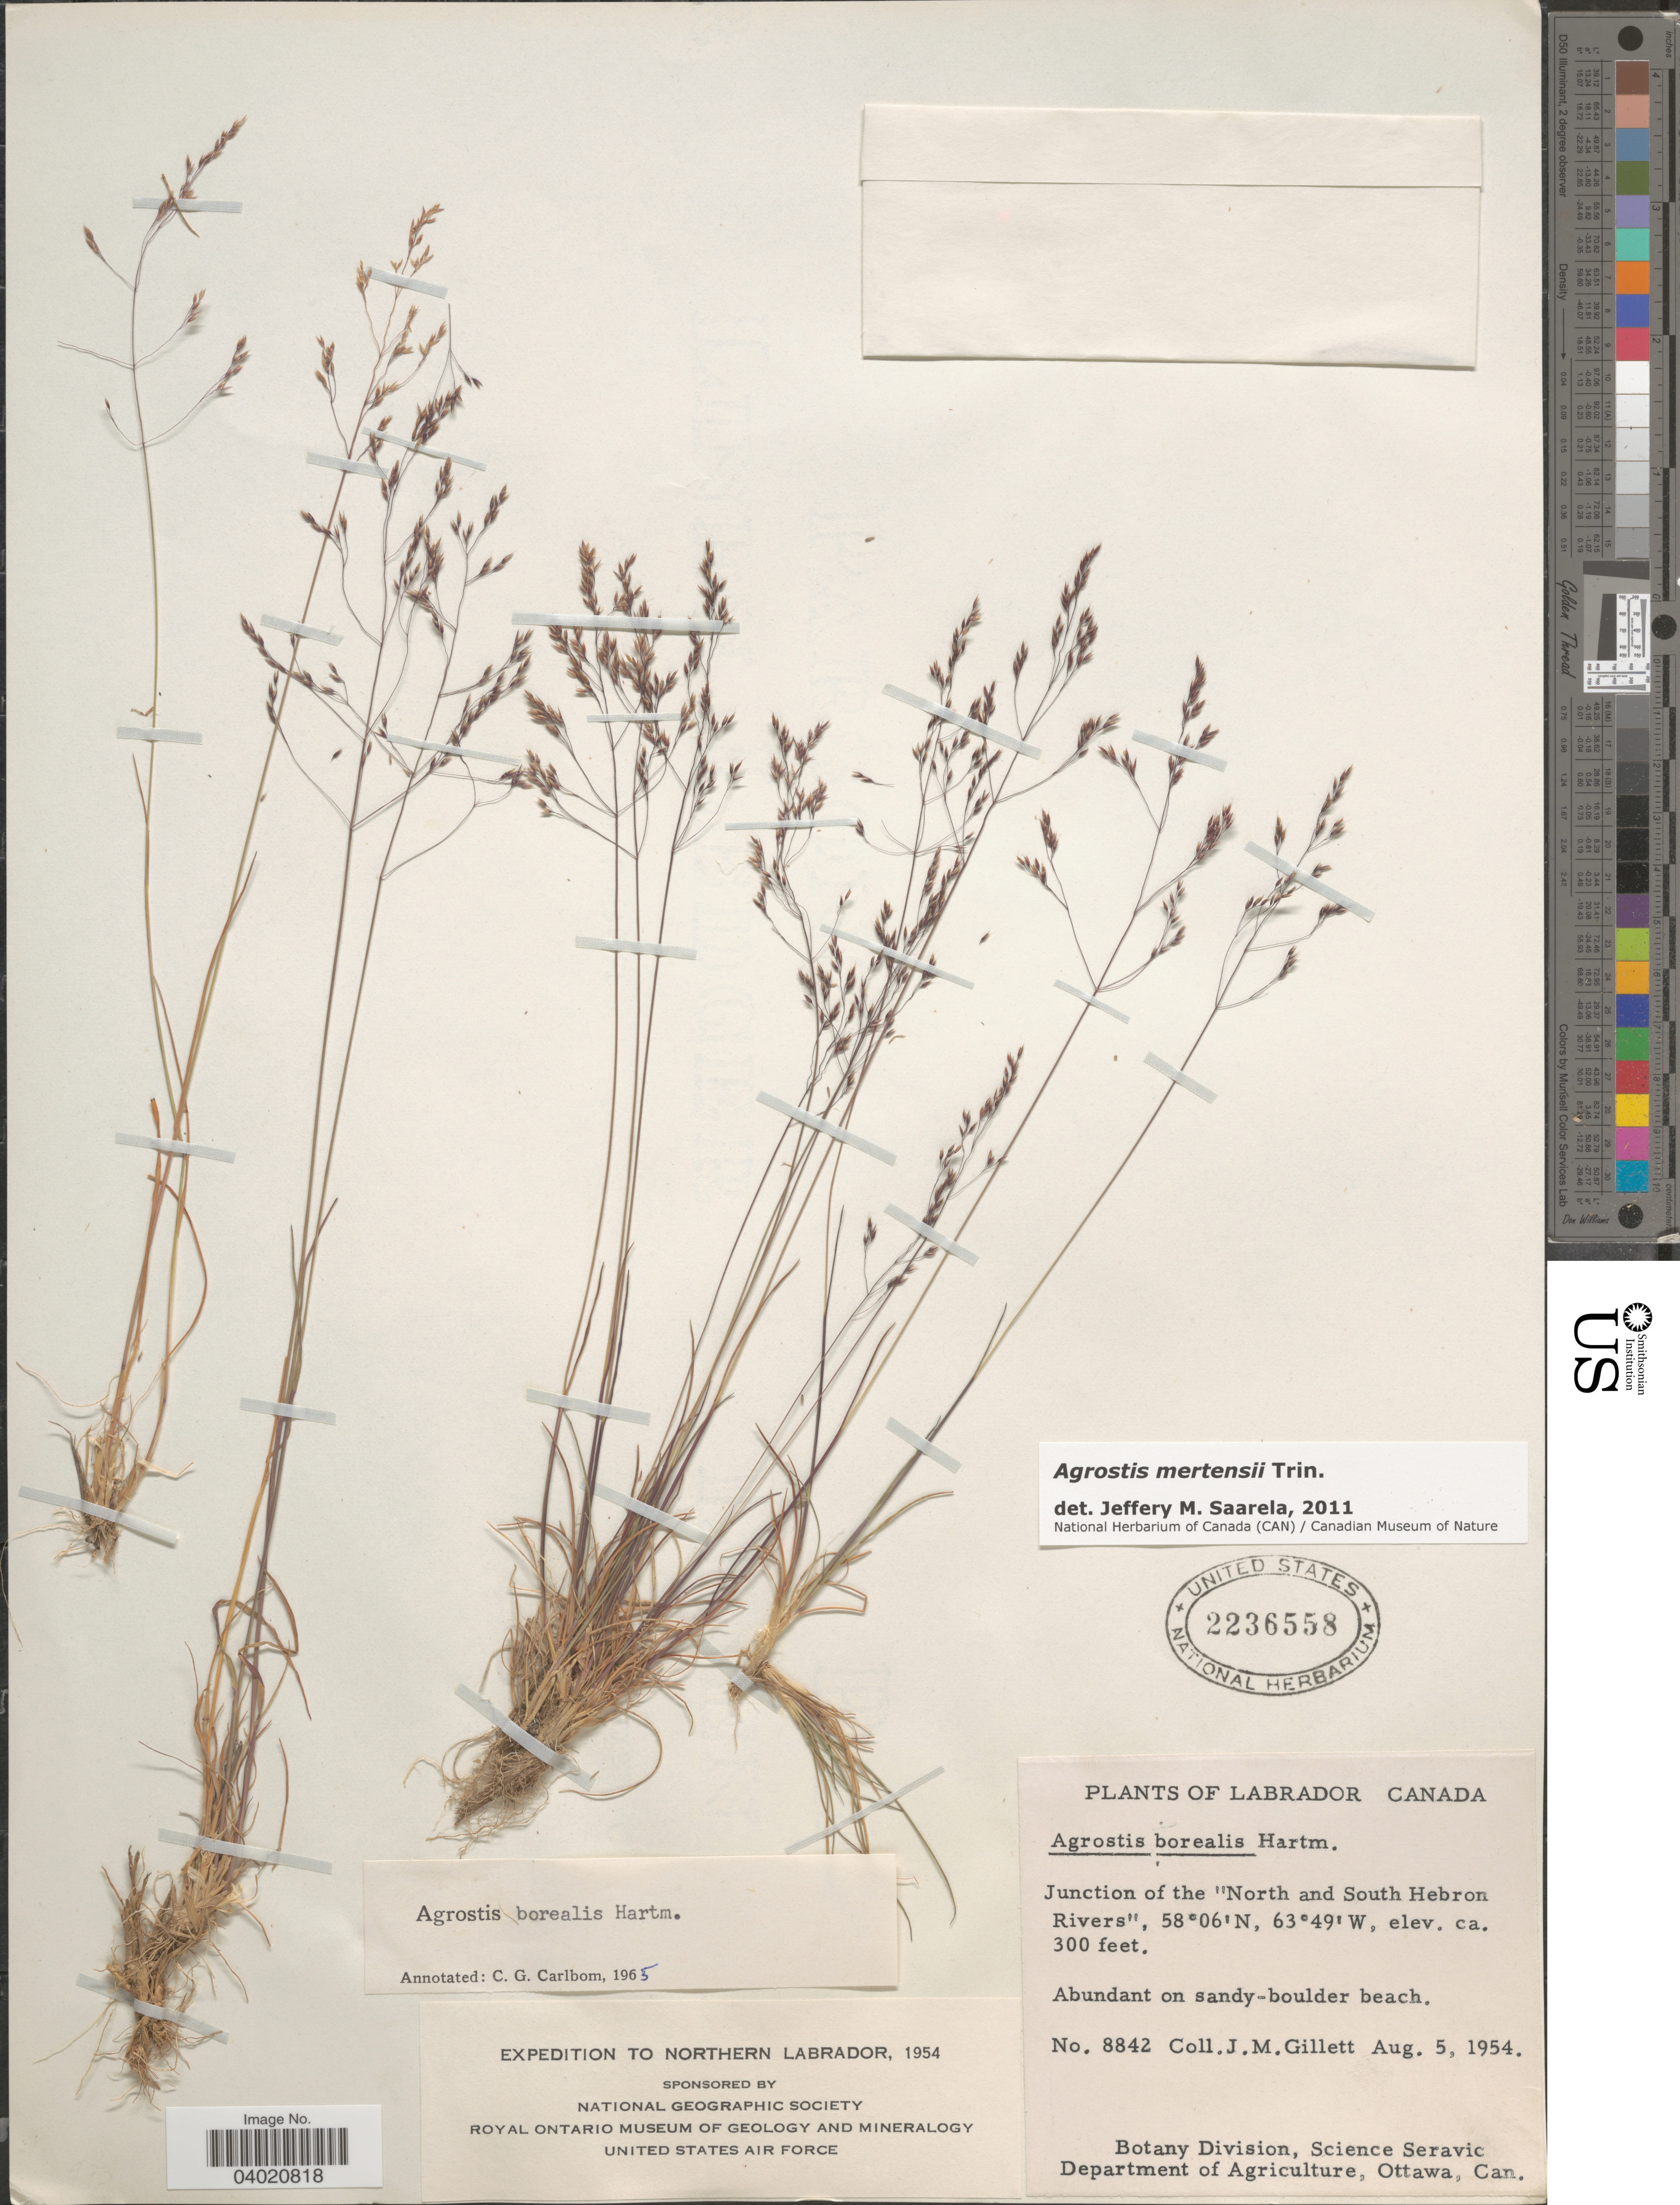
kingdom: Plantae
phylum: Tracheophyta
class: Liliopsida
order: Poales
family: Poaceae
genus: Agrostis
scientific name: Agrostis mertensii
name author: Trin.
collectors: J. M. Gillett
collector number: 8842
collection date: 1954-08-05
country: Canada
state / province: Newfoundland and Labrador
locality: Labrador. Junction of the "North and South Hebron Rivers".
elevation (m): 91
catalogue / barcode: US 2236558